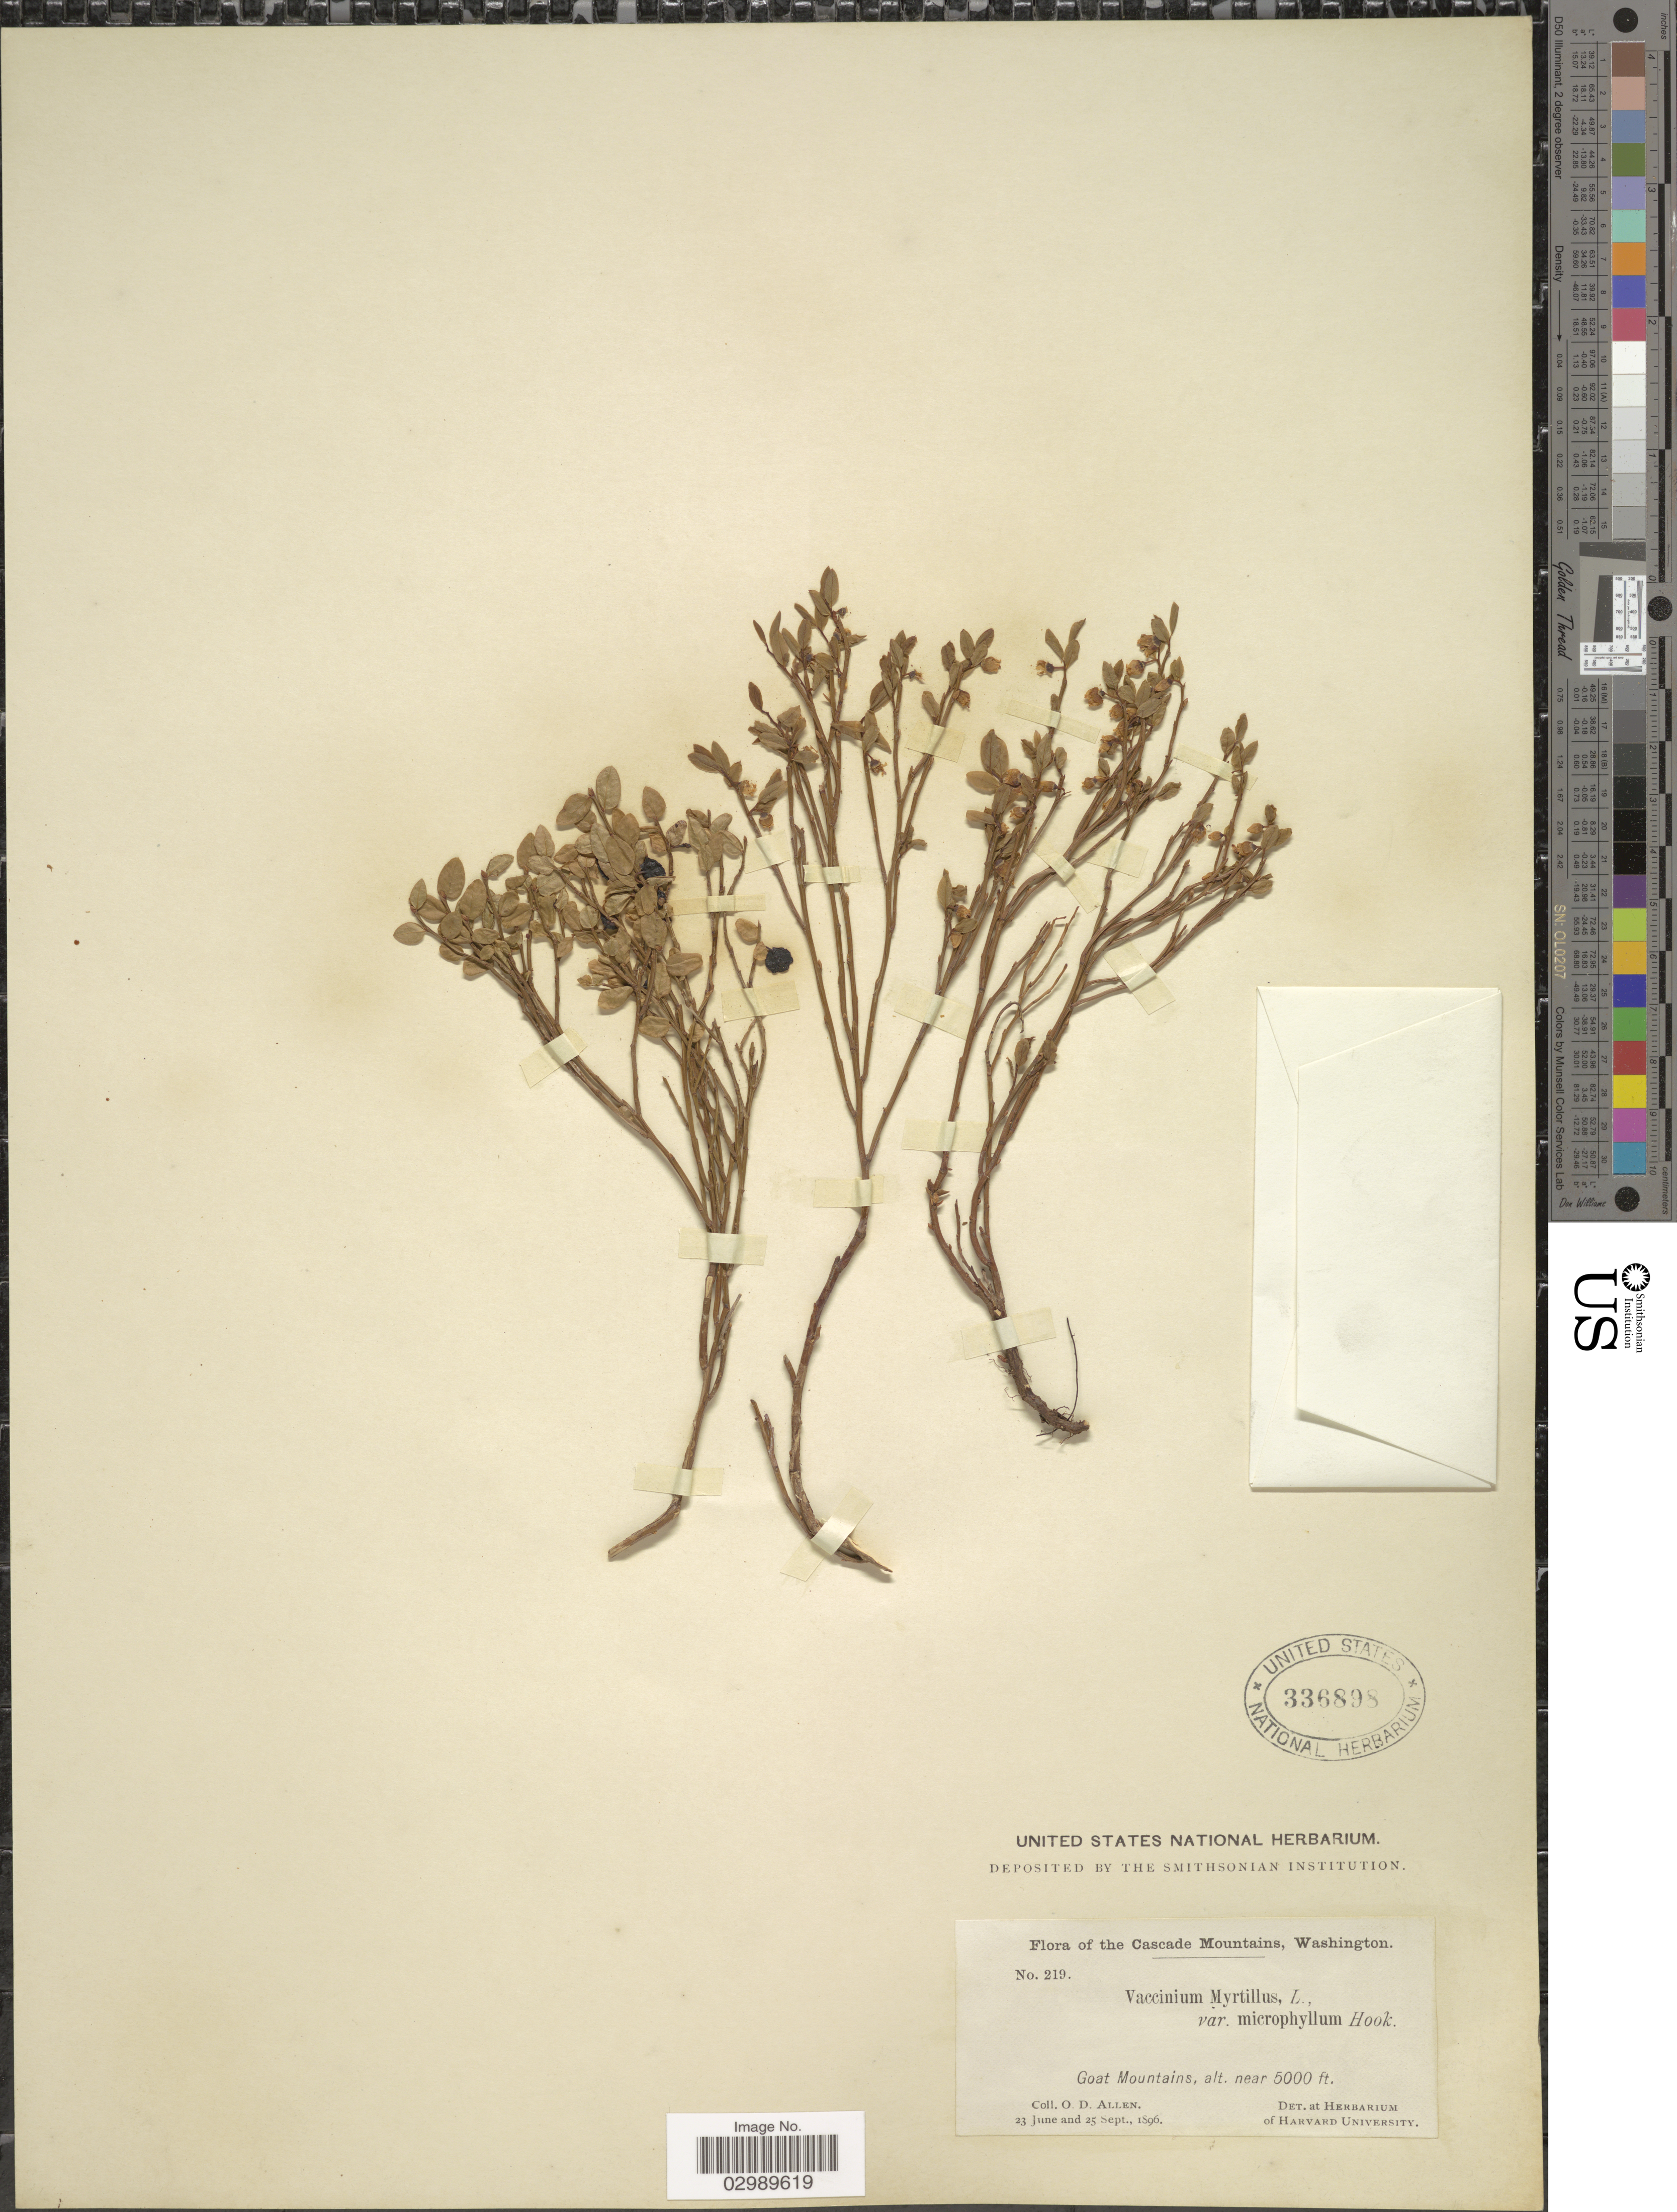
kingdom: Plantae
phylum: Tracheophyta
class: Magnoliopsida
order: Ericales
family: Ericaceae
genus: Vaccinium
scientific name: Vaccinium scoparium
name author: Leiberg ex Coville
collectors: O. D. Allen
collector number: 219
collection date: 1896-06-23/1896-09-25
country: United States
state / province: Washington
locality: Cascade Mountains. Goat Mountains.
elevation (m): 1524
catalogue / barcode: US 336898